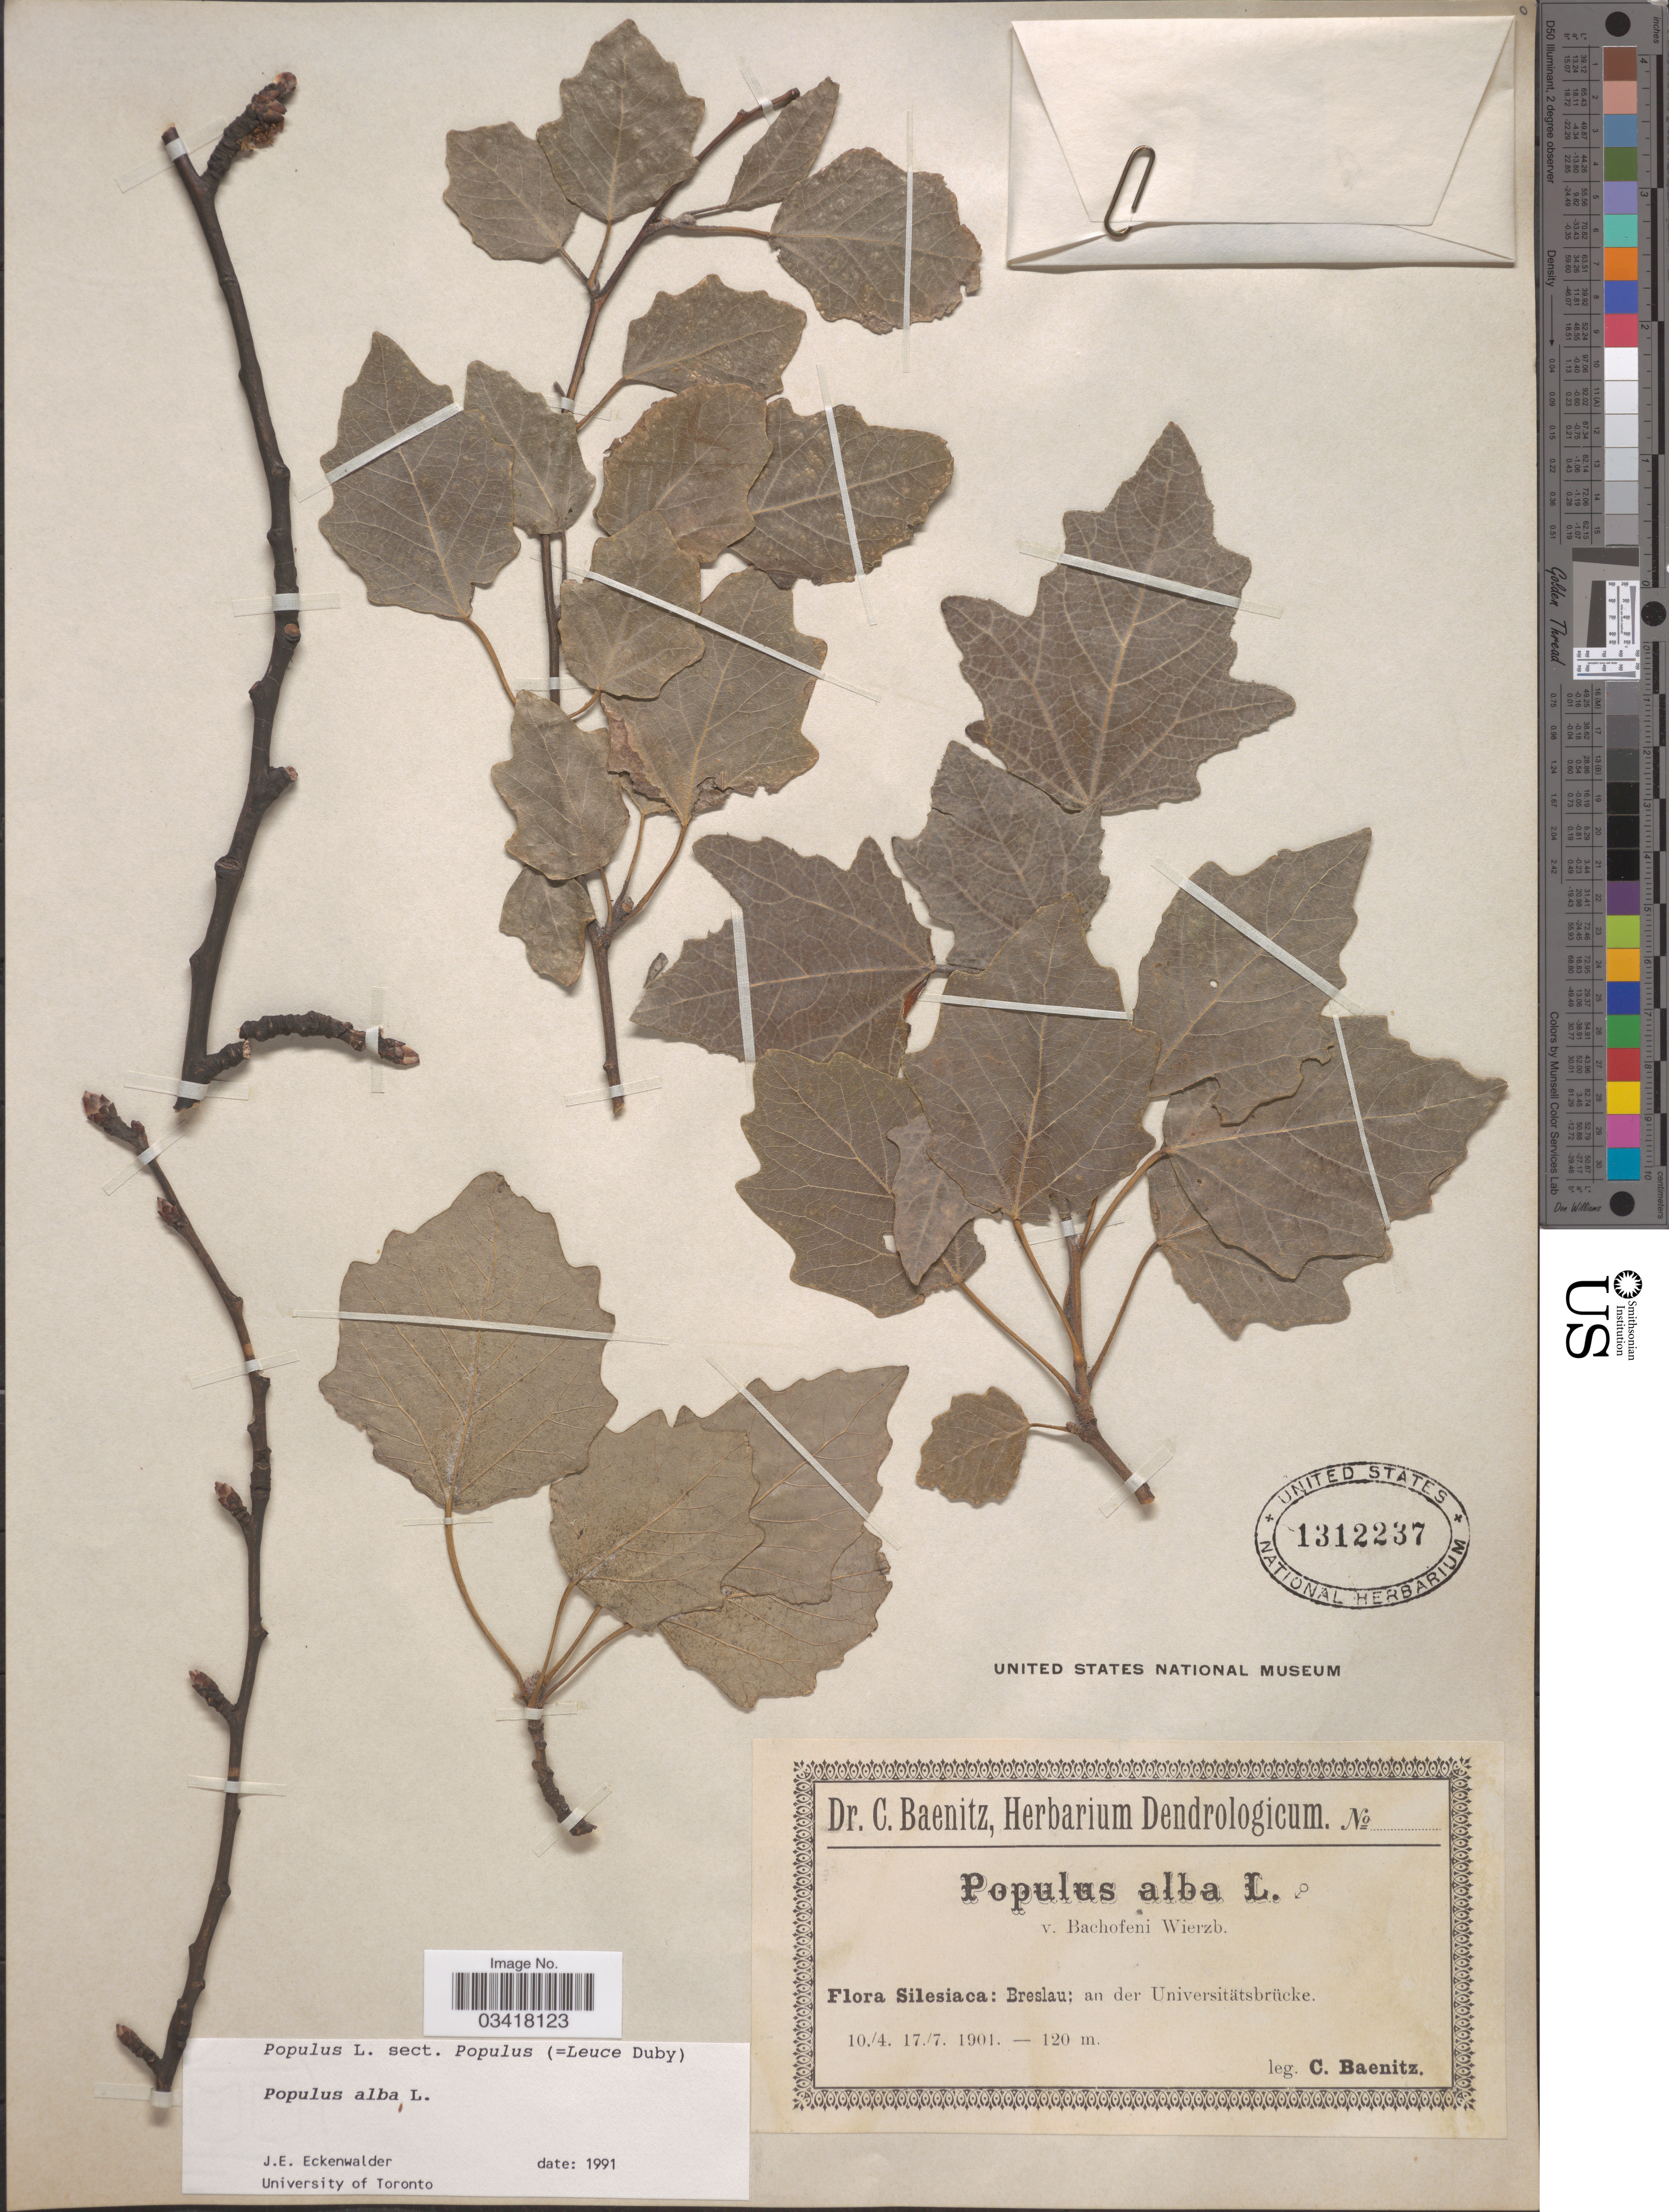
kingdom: Plantae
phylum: Tracheophyta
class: Magnoliopsida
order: Malpighiales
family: Salicaceae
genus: Populus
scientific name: Populus alba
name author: L.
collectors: C. G. Baenitz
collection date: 1901-04-10/1901-07-17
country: Poland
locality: Silesiaca: Breslau; an der Universitätsbrücke.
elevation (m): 120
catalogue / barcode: US 1312237